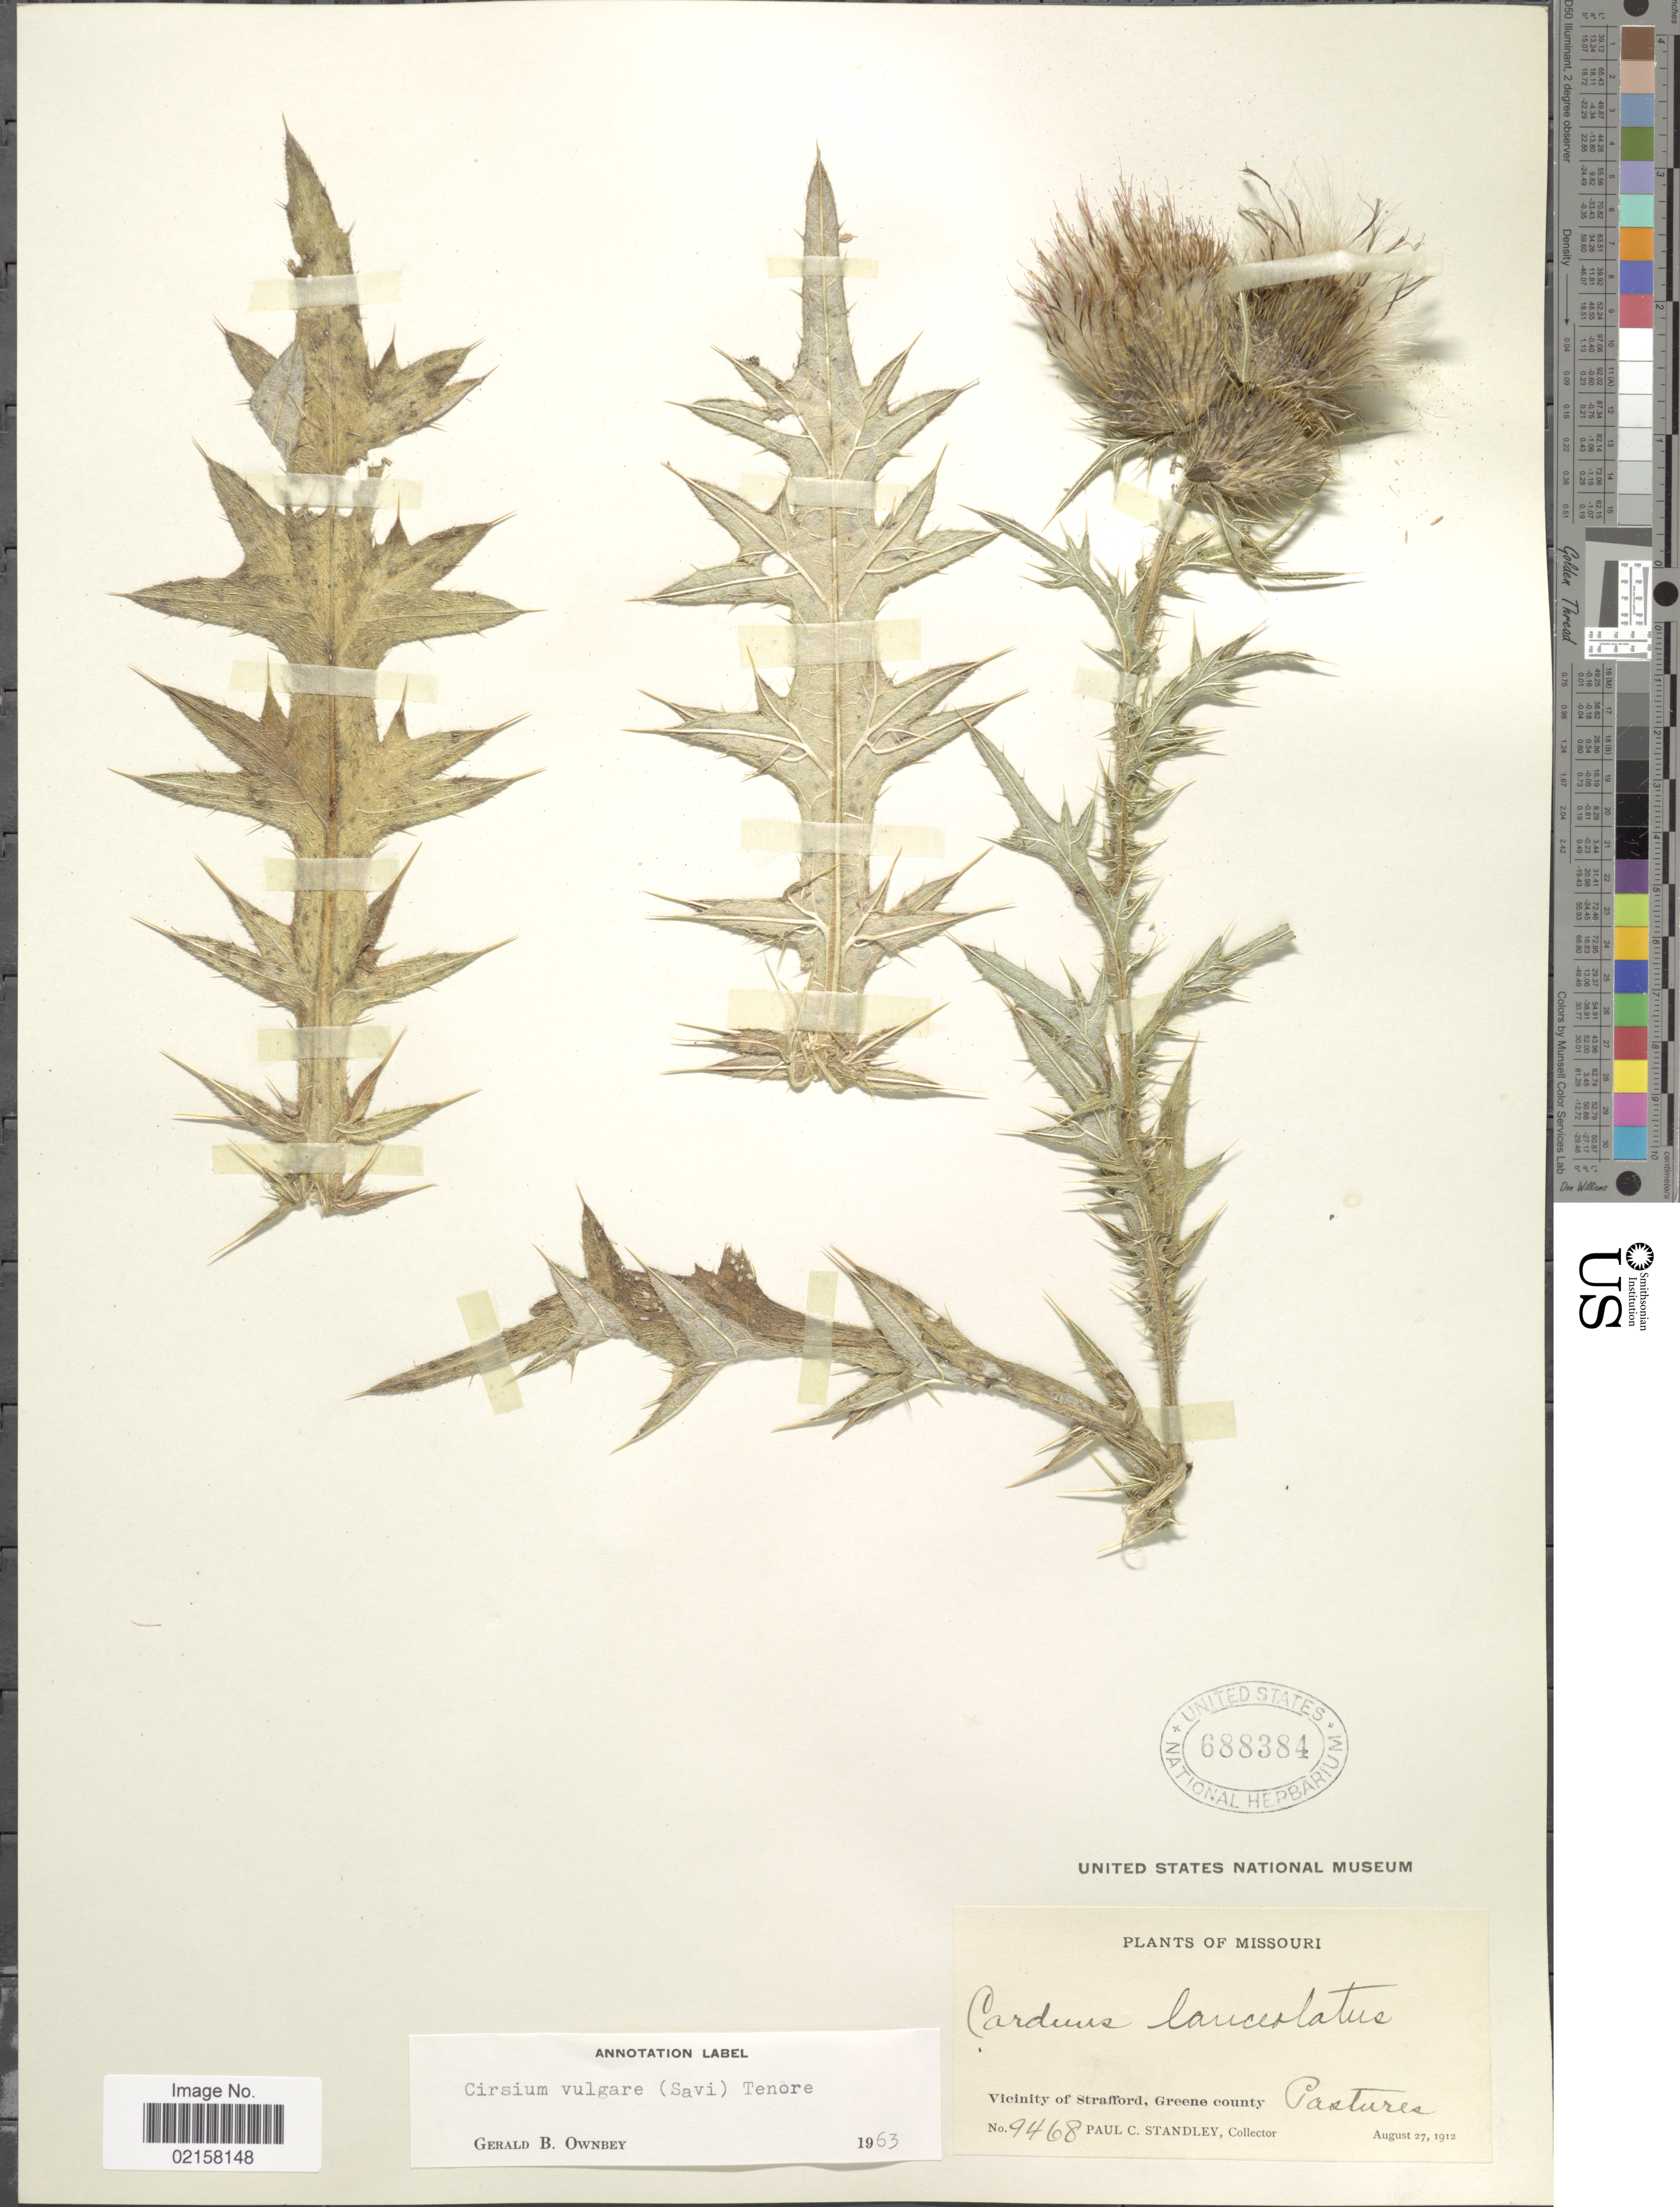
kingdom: Plantae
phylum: Tracheophyta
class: Magnoliopsida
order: Asterales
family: Asteraceae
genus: Cirsium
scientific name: Cirsium vulgare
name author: (Savi) Ten.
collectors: P. C. Standley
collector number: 9468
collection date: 1912-08-27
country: United States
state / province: Missouri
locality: Vicinity of Strafford, Greene County, pastures.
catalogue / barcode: US 688384